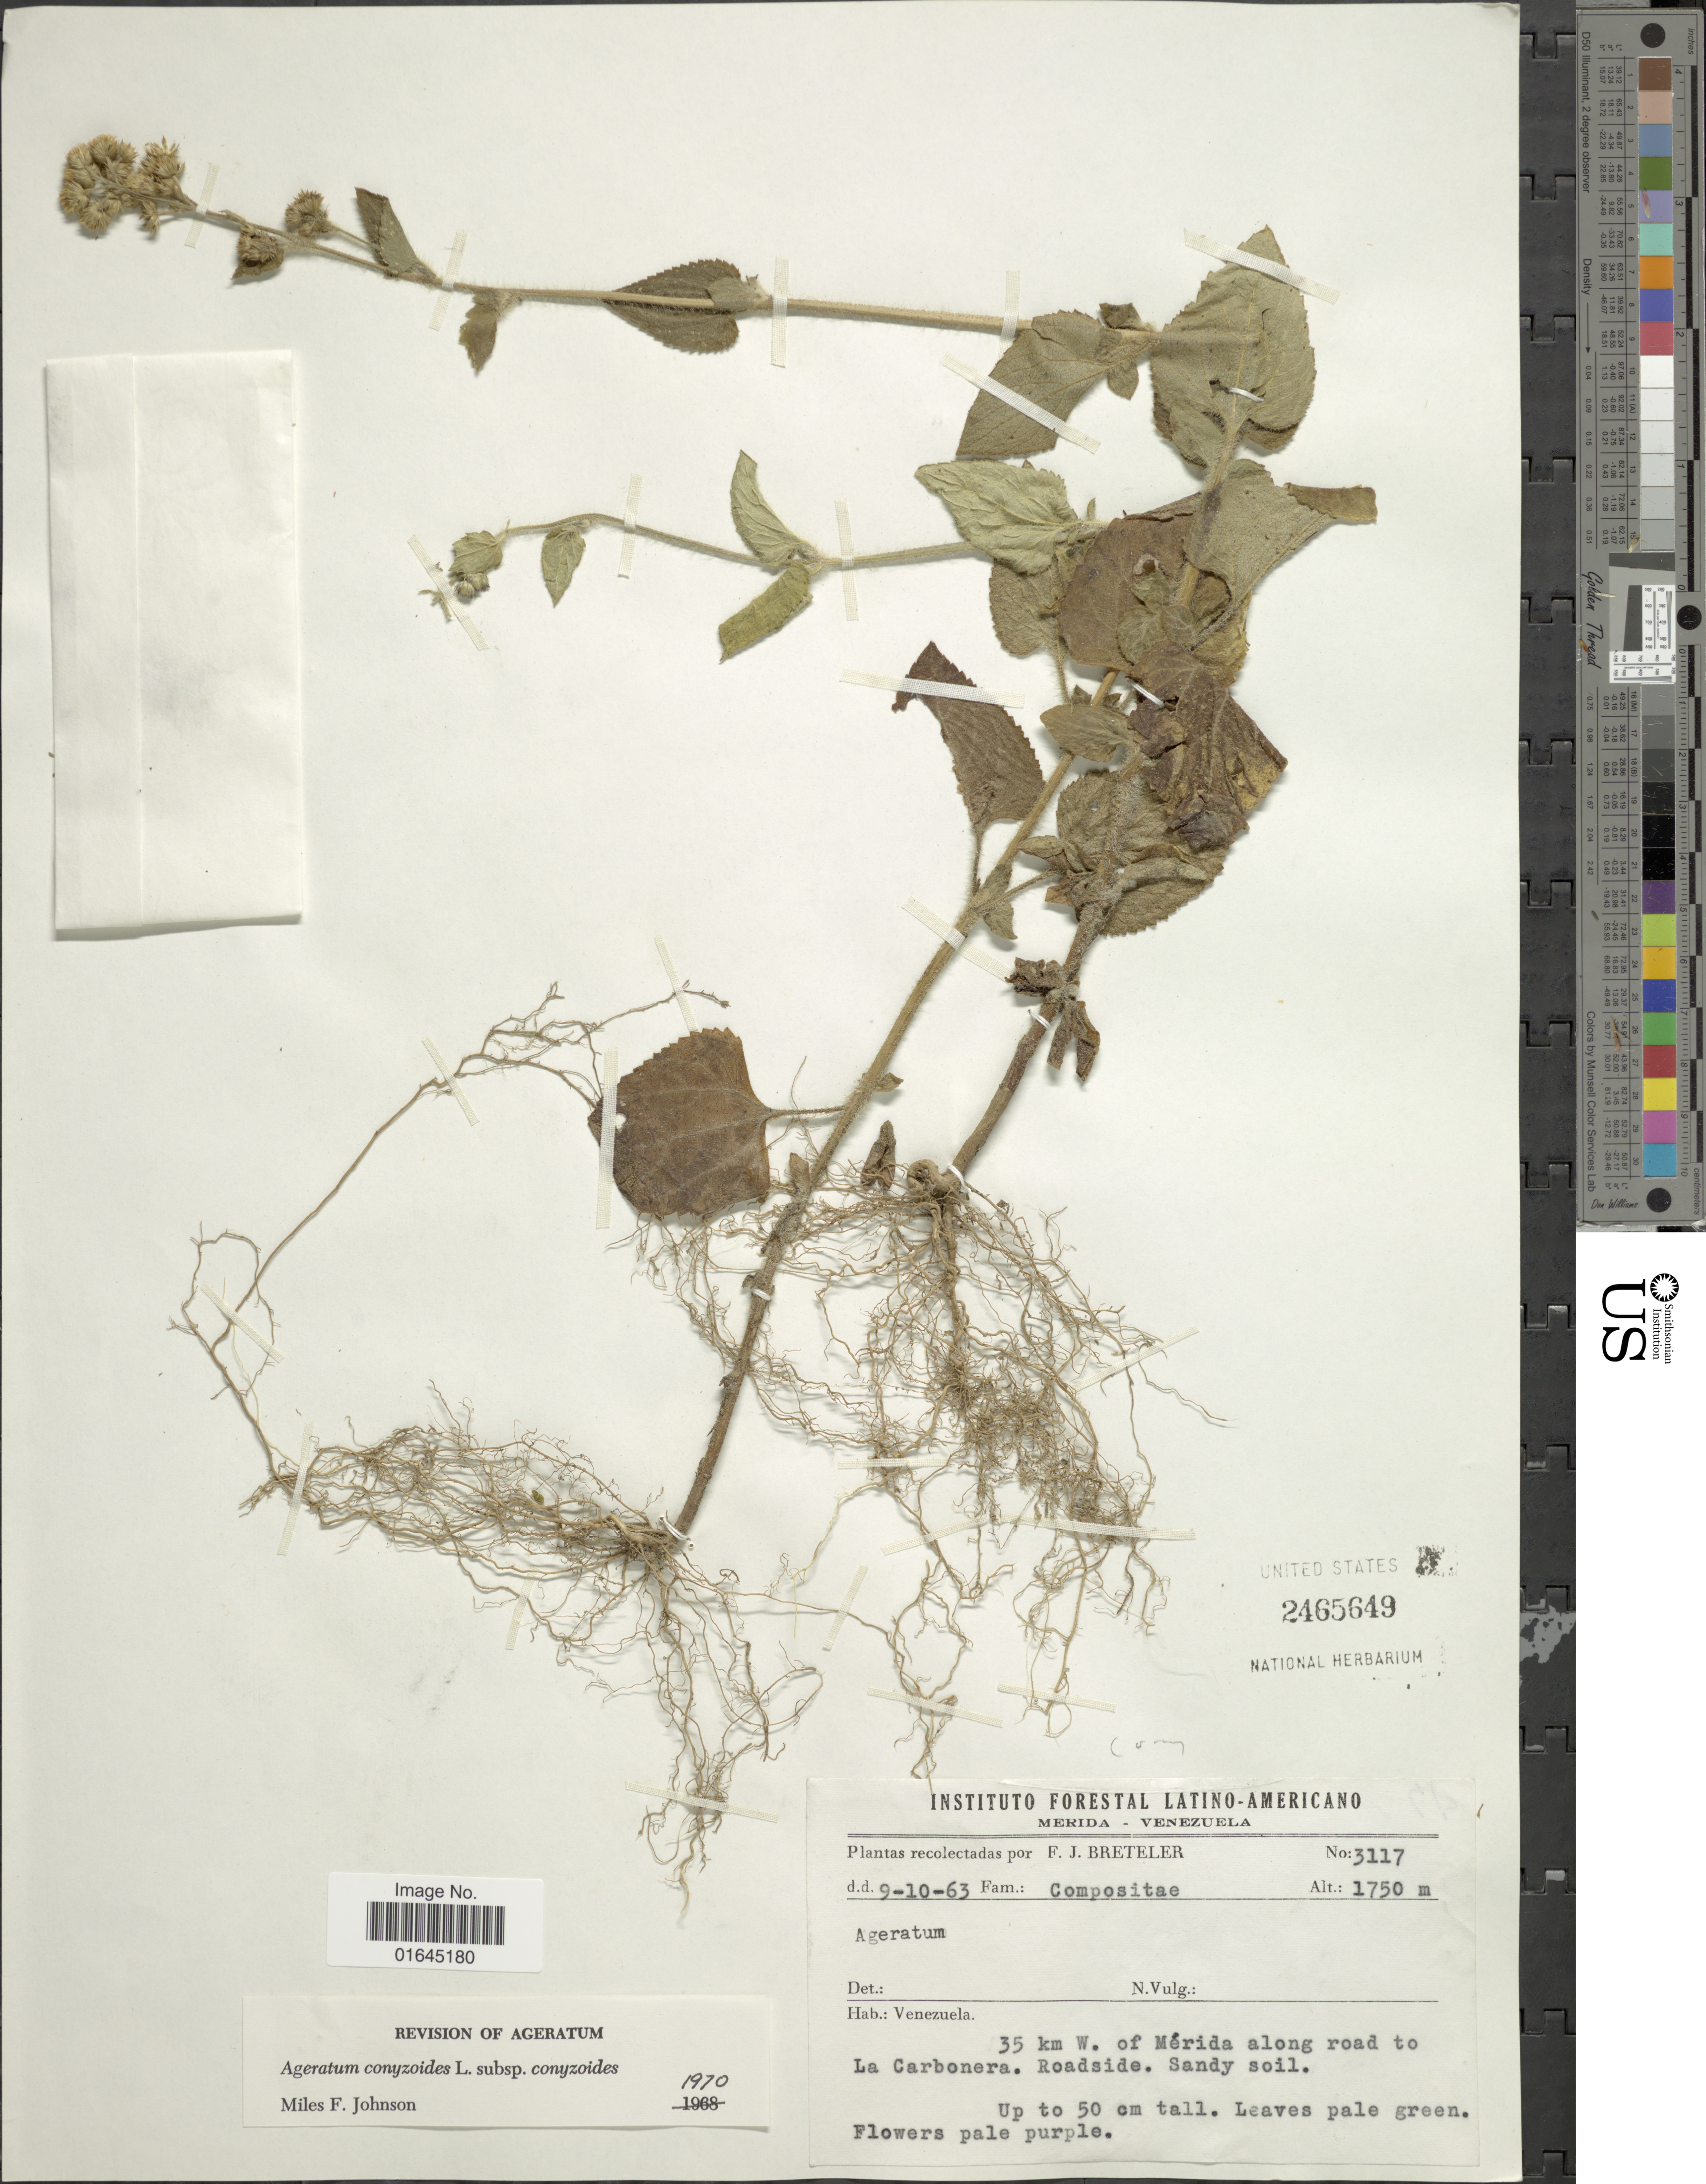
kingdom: Plantae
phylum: Tracheophyta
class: Magnoliopsida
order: Asterales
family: Asteraceae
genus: Ageratum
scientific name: Ageratum conyzoides subsp. conyzoides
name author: L.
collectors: F. J. Breteler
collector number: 3117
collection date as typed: Transcribed d/m/y: 9/10/63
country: Venezuela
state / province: Mérida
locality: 35 km W. of Mérida along road to La Carbonera. Roadside.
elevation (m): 1750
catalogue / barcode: US 2465649